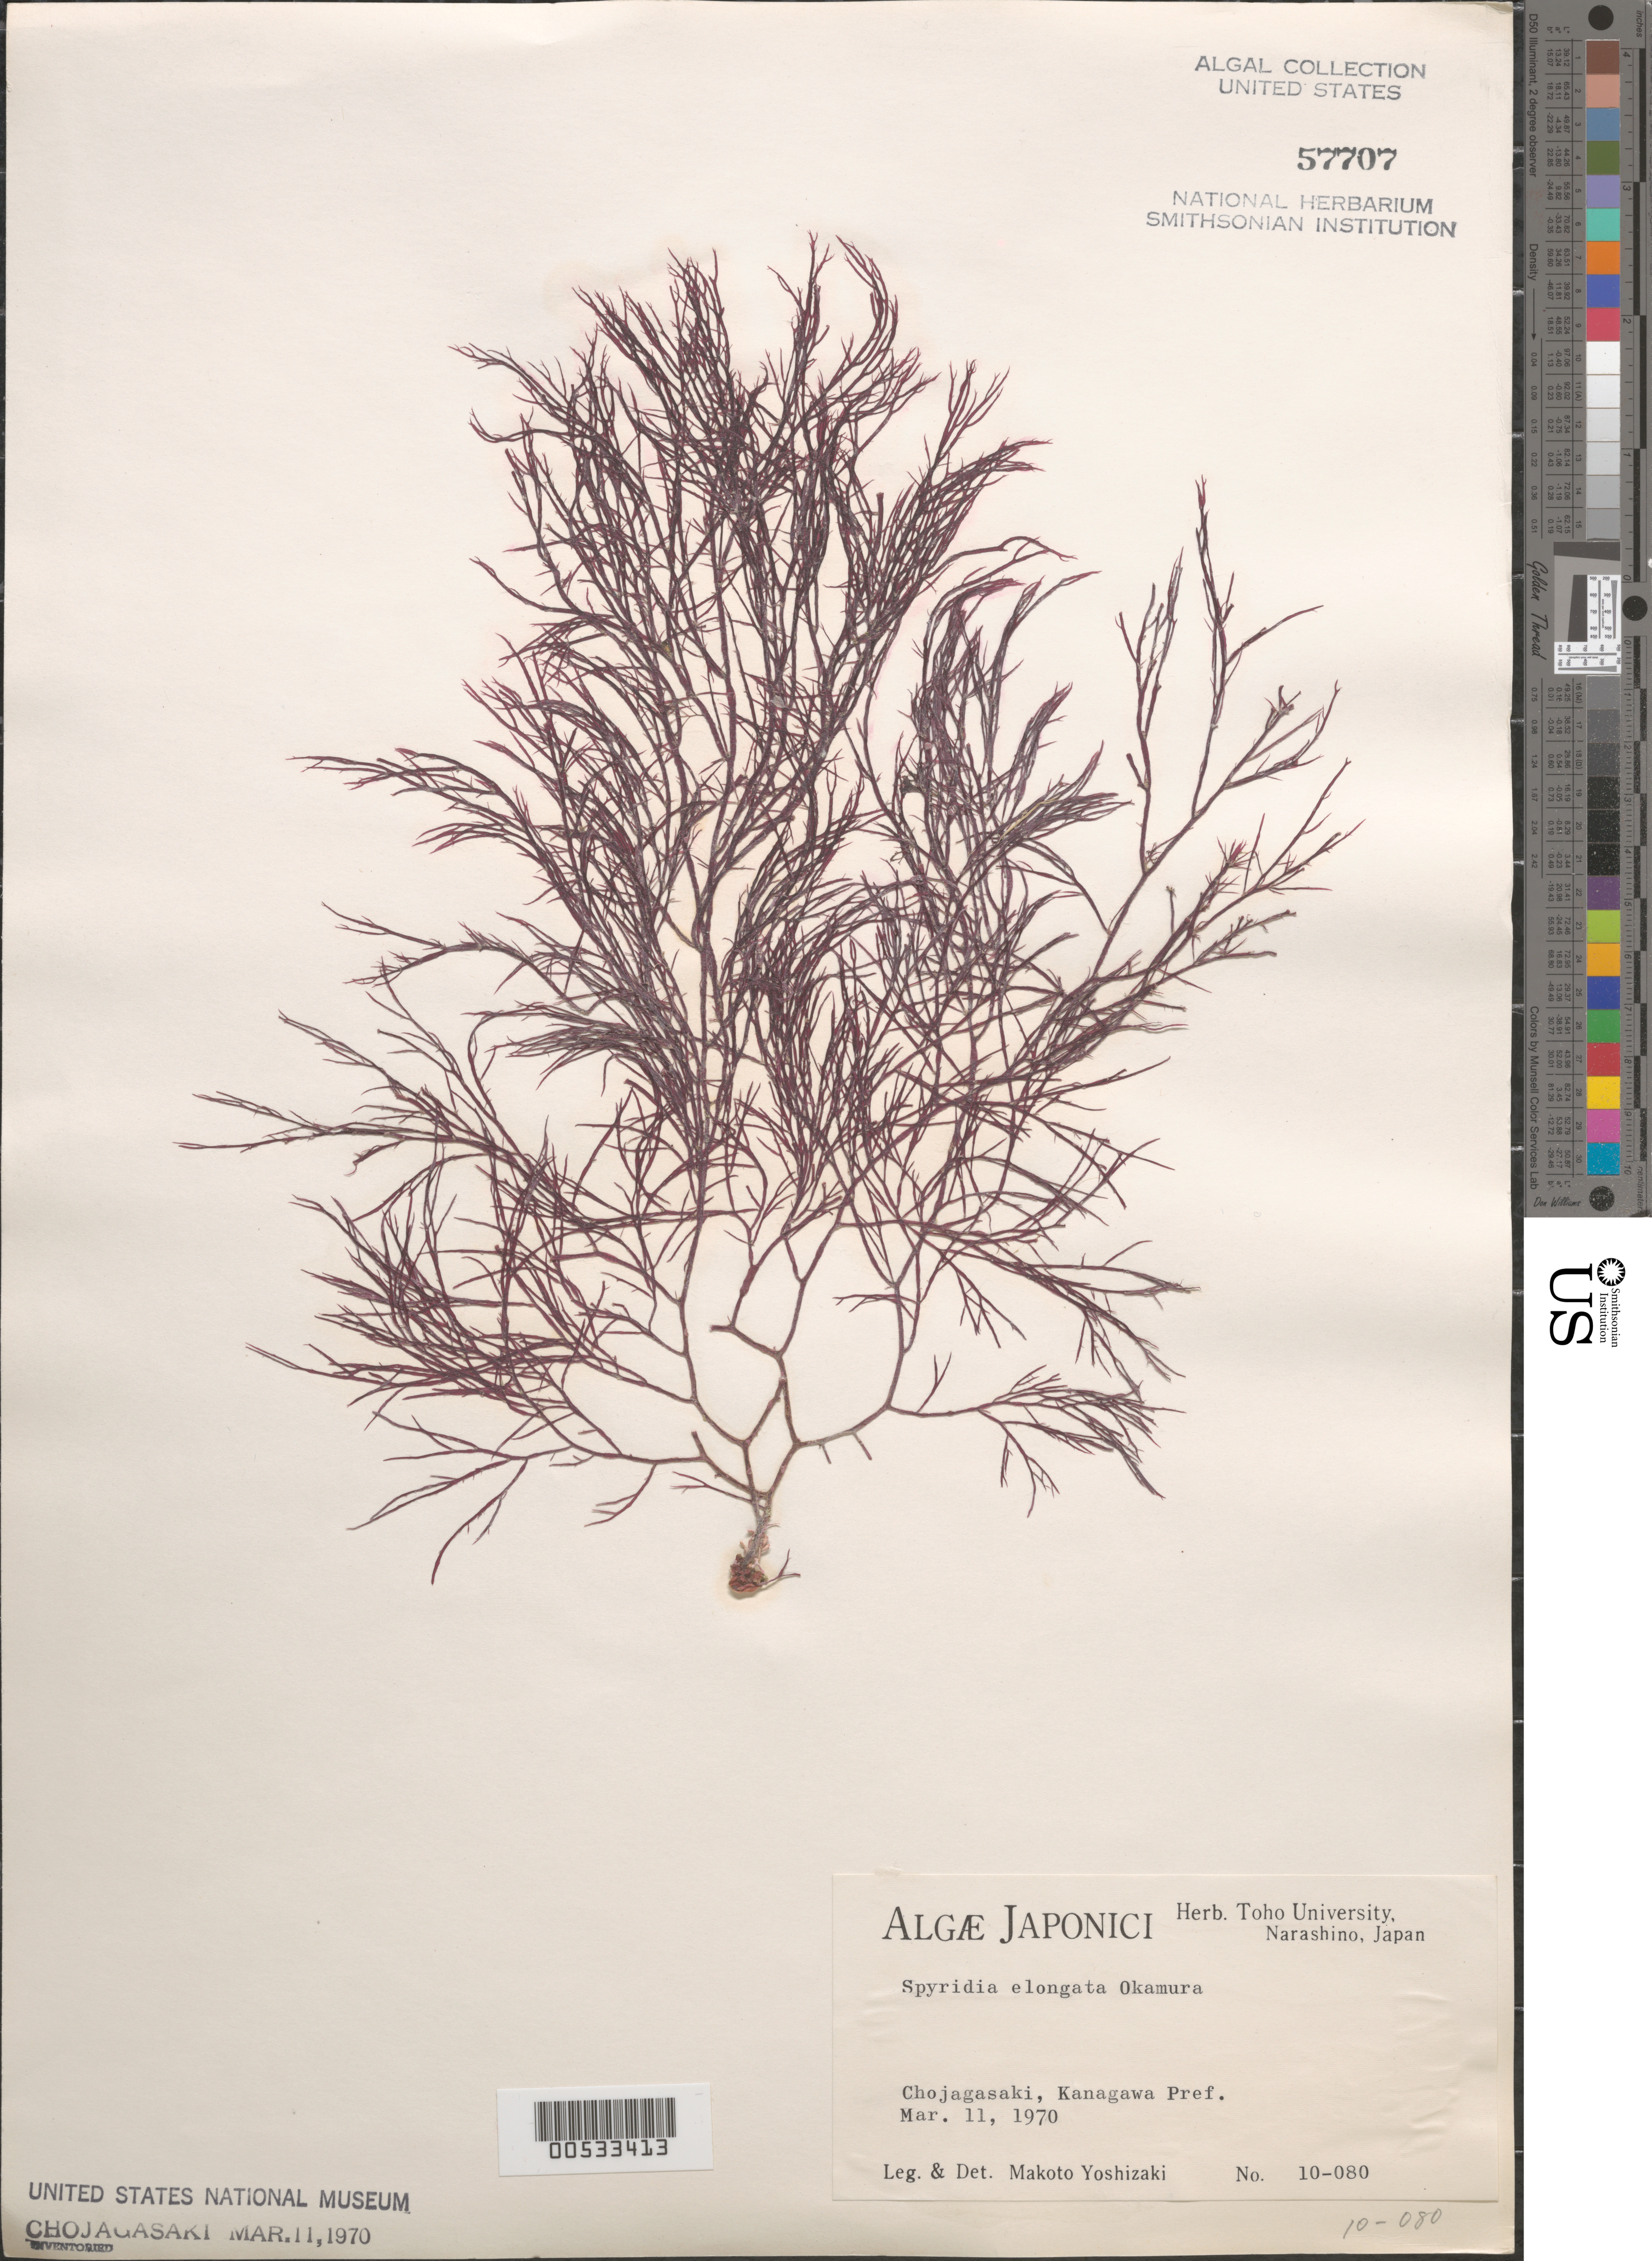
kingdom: Plantae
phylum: Rhodophyta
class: Florideophyceae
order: Ceramiales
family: Spyridiaceae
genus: Spyridia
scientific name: Spyridia elongata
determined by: Yoshizaki, M.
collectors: M. Yoshizaki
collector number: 10-080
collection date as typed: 11 Mar 1970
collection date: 1970-03-11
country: Japan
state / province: Kanagawa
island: Honshu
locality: Chojagasaki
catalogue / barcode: US 57707